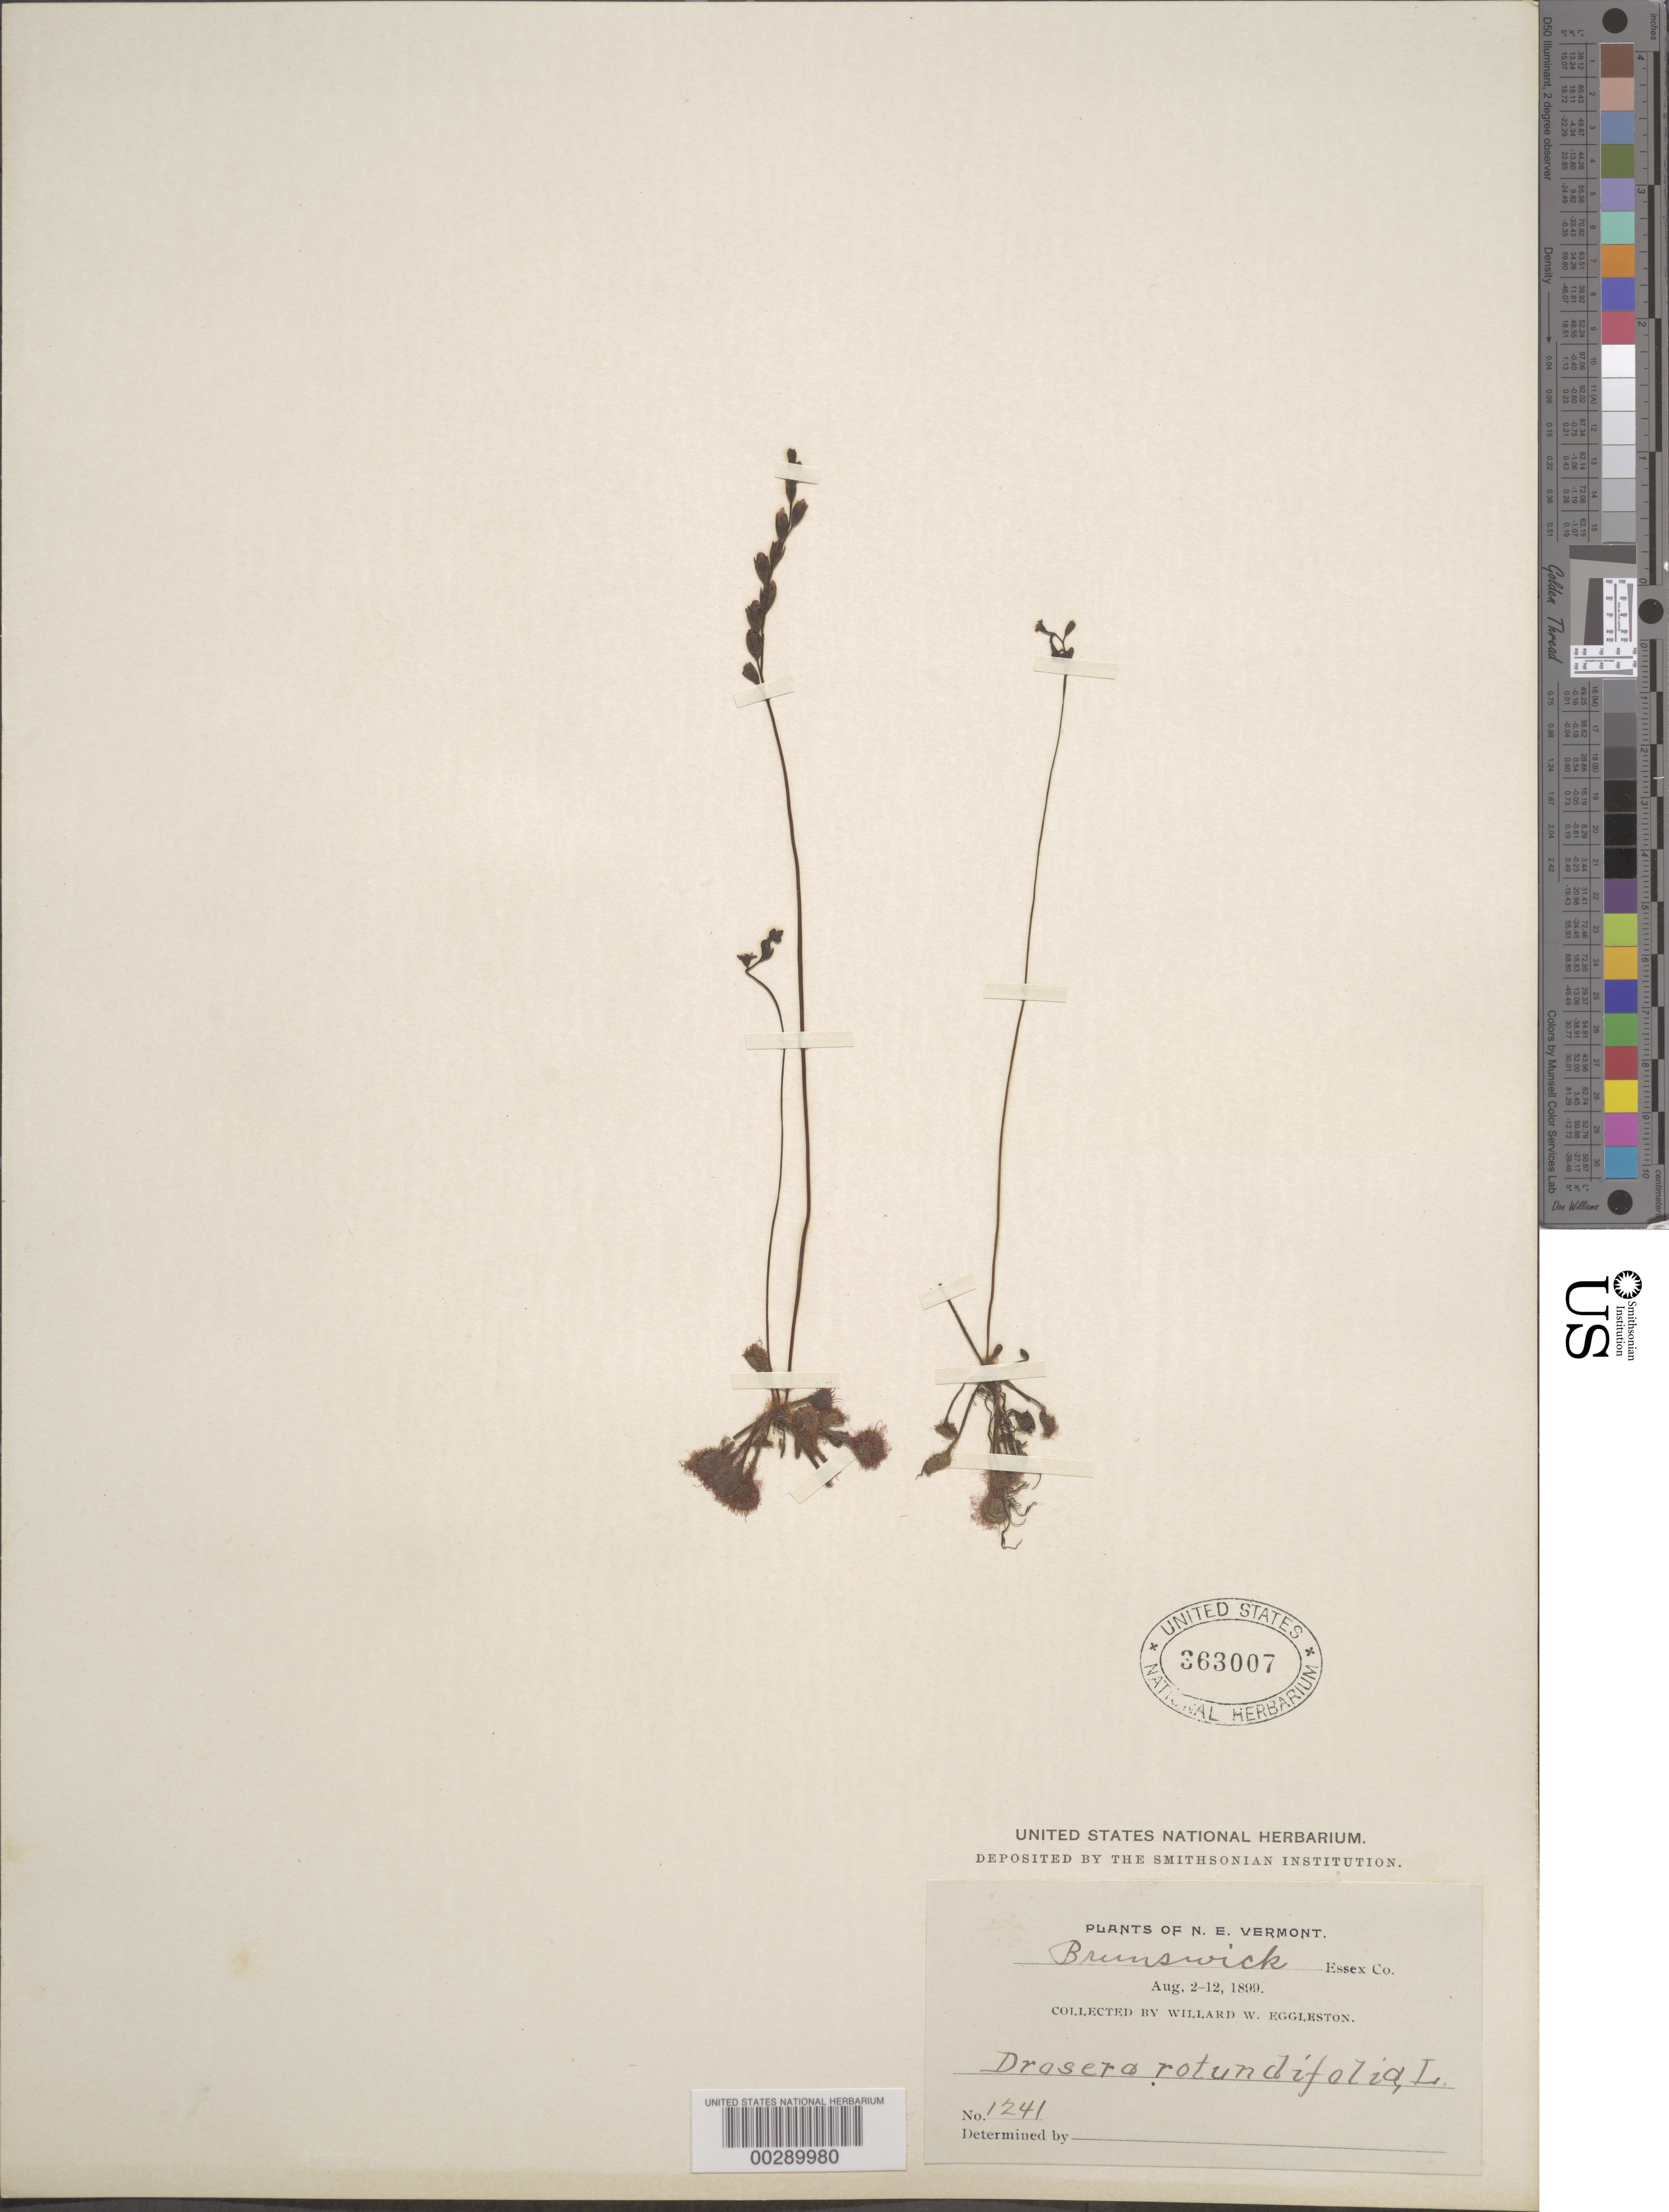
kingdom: Plantae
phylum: Tracheophyta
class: Magnoliopsida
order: Caryophyllales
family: Droseraceae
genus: Drosera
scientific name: Drosera rotundifolia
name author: L.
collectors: W. W. Eggleston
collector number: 1241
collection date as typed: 02 Aug 1899 to 12 Aug 1899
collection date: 1899-08-02/1899-08-12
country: United States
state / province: Vermont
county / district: Essex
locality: Brunswick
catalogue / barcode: US 363007